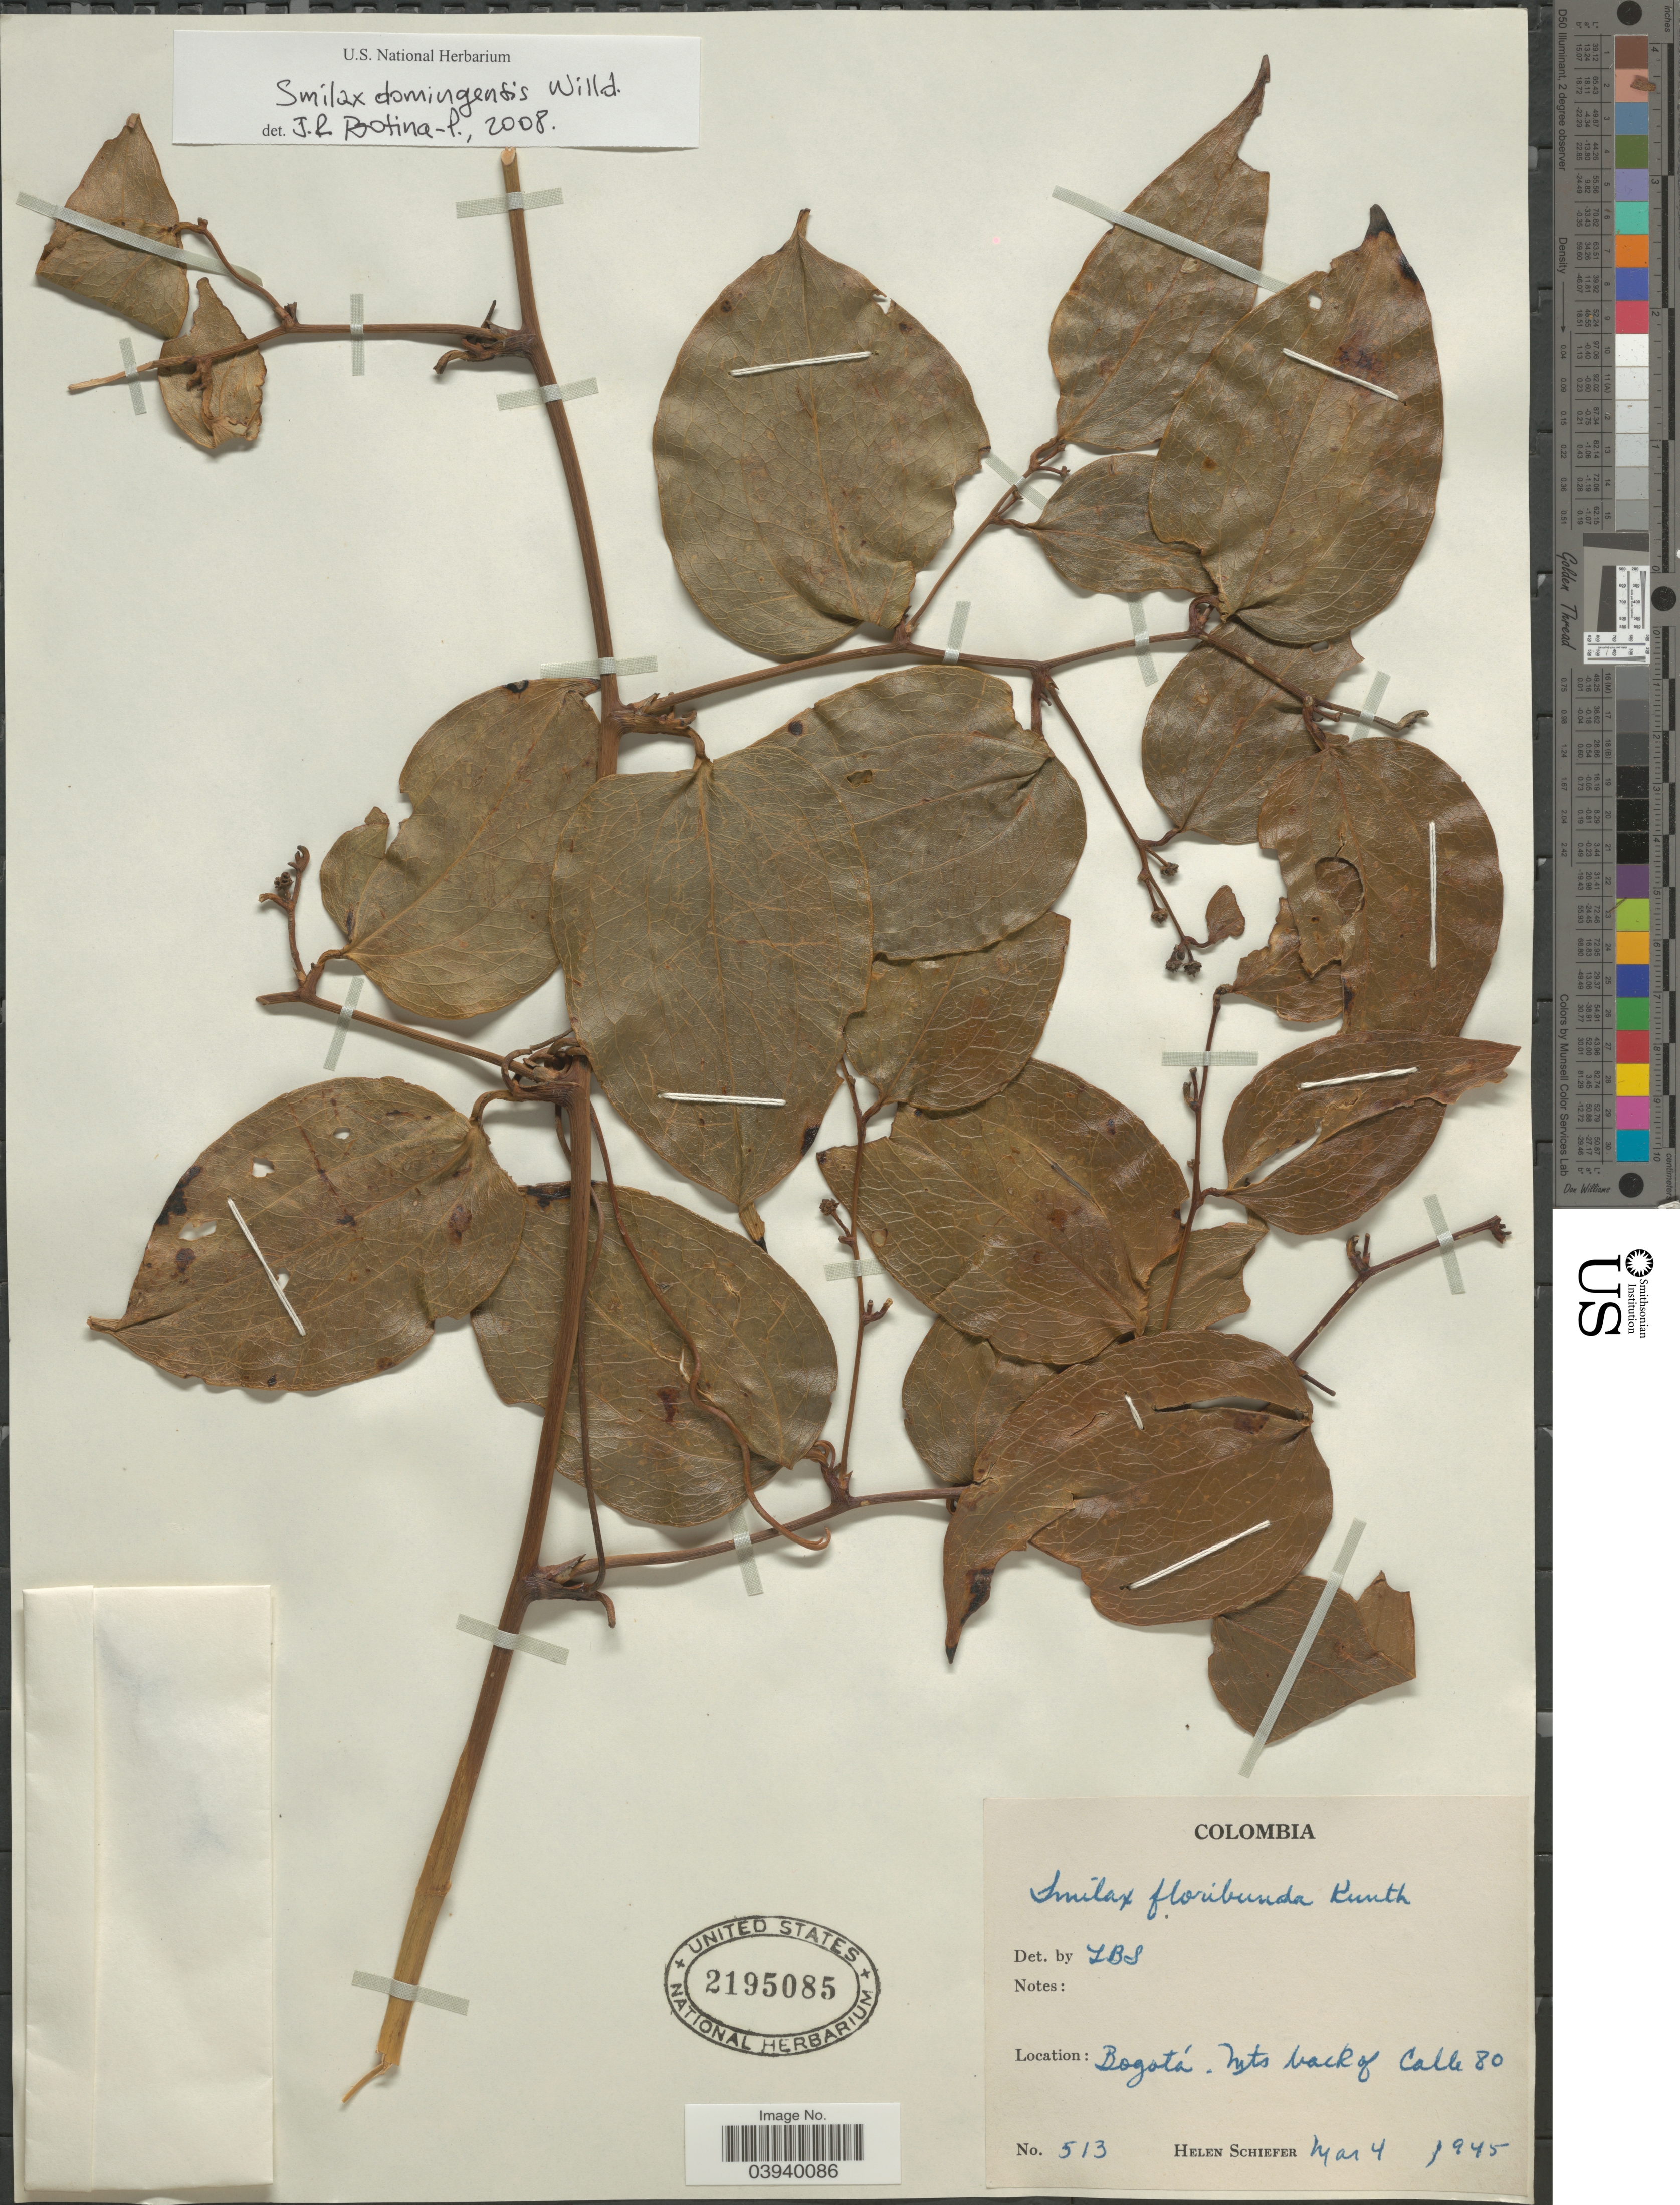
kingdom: Plantae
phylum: Tracheophyta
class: Liliopsida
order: Liliales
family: Smilacaceae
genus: Smilax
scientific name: Smilax domingensis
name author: Willd.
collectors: H. Schiefer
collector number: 513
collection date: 1945-03-04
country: Colombia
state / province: Bogota D.C.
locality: Bogotá. Mts back of Calle 80.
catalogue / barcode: US 2195085